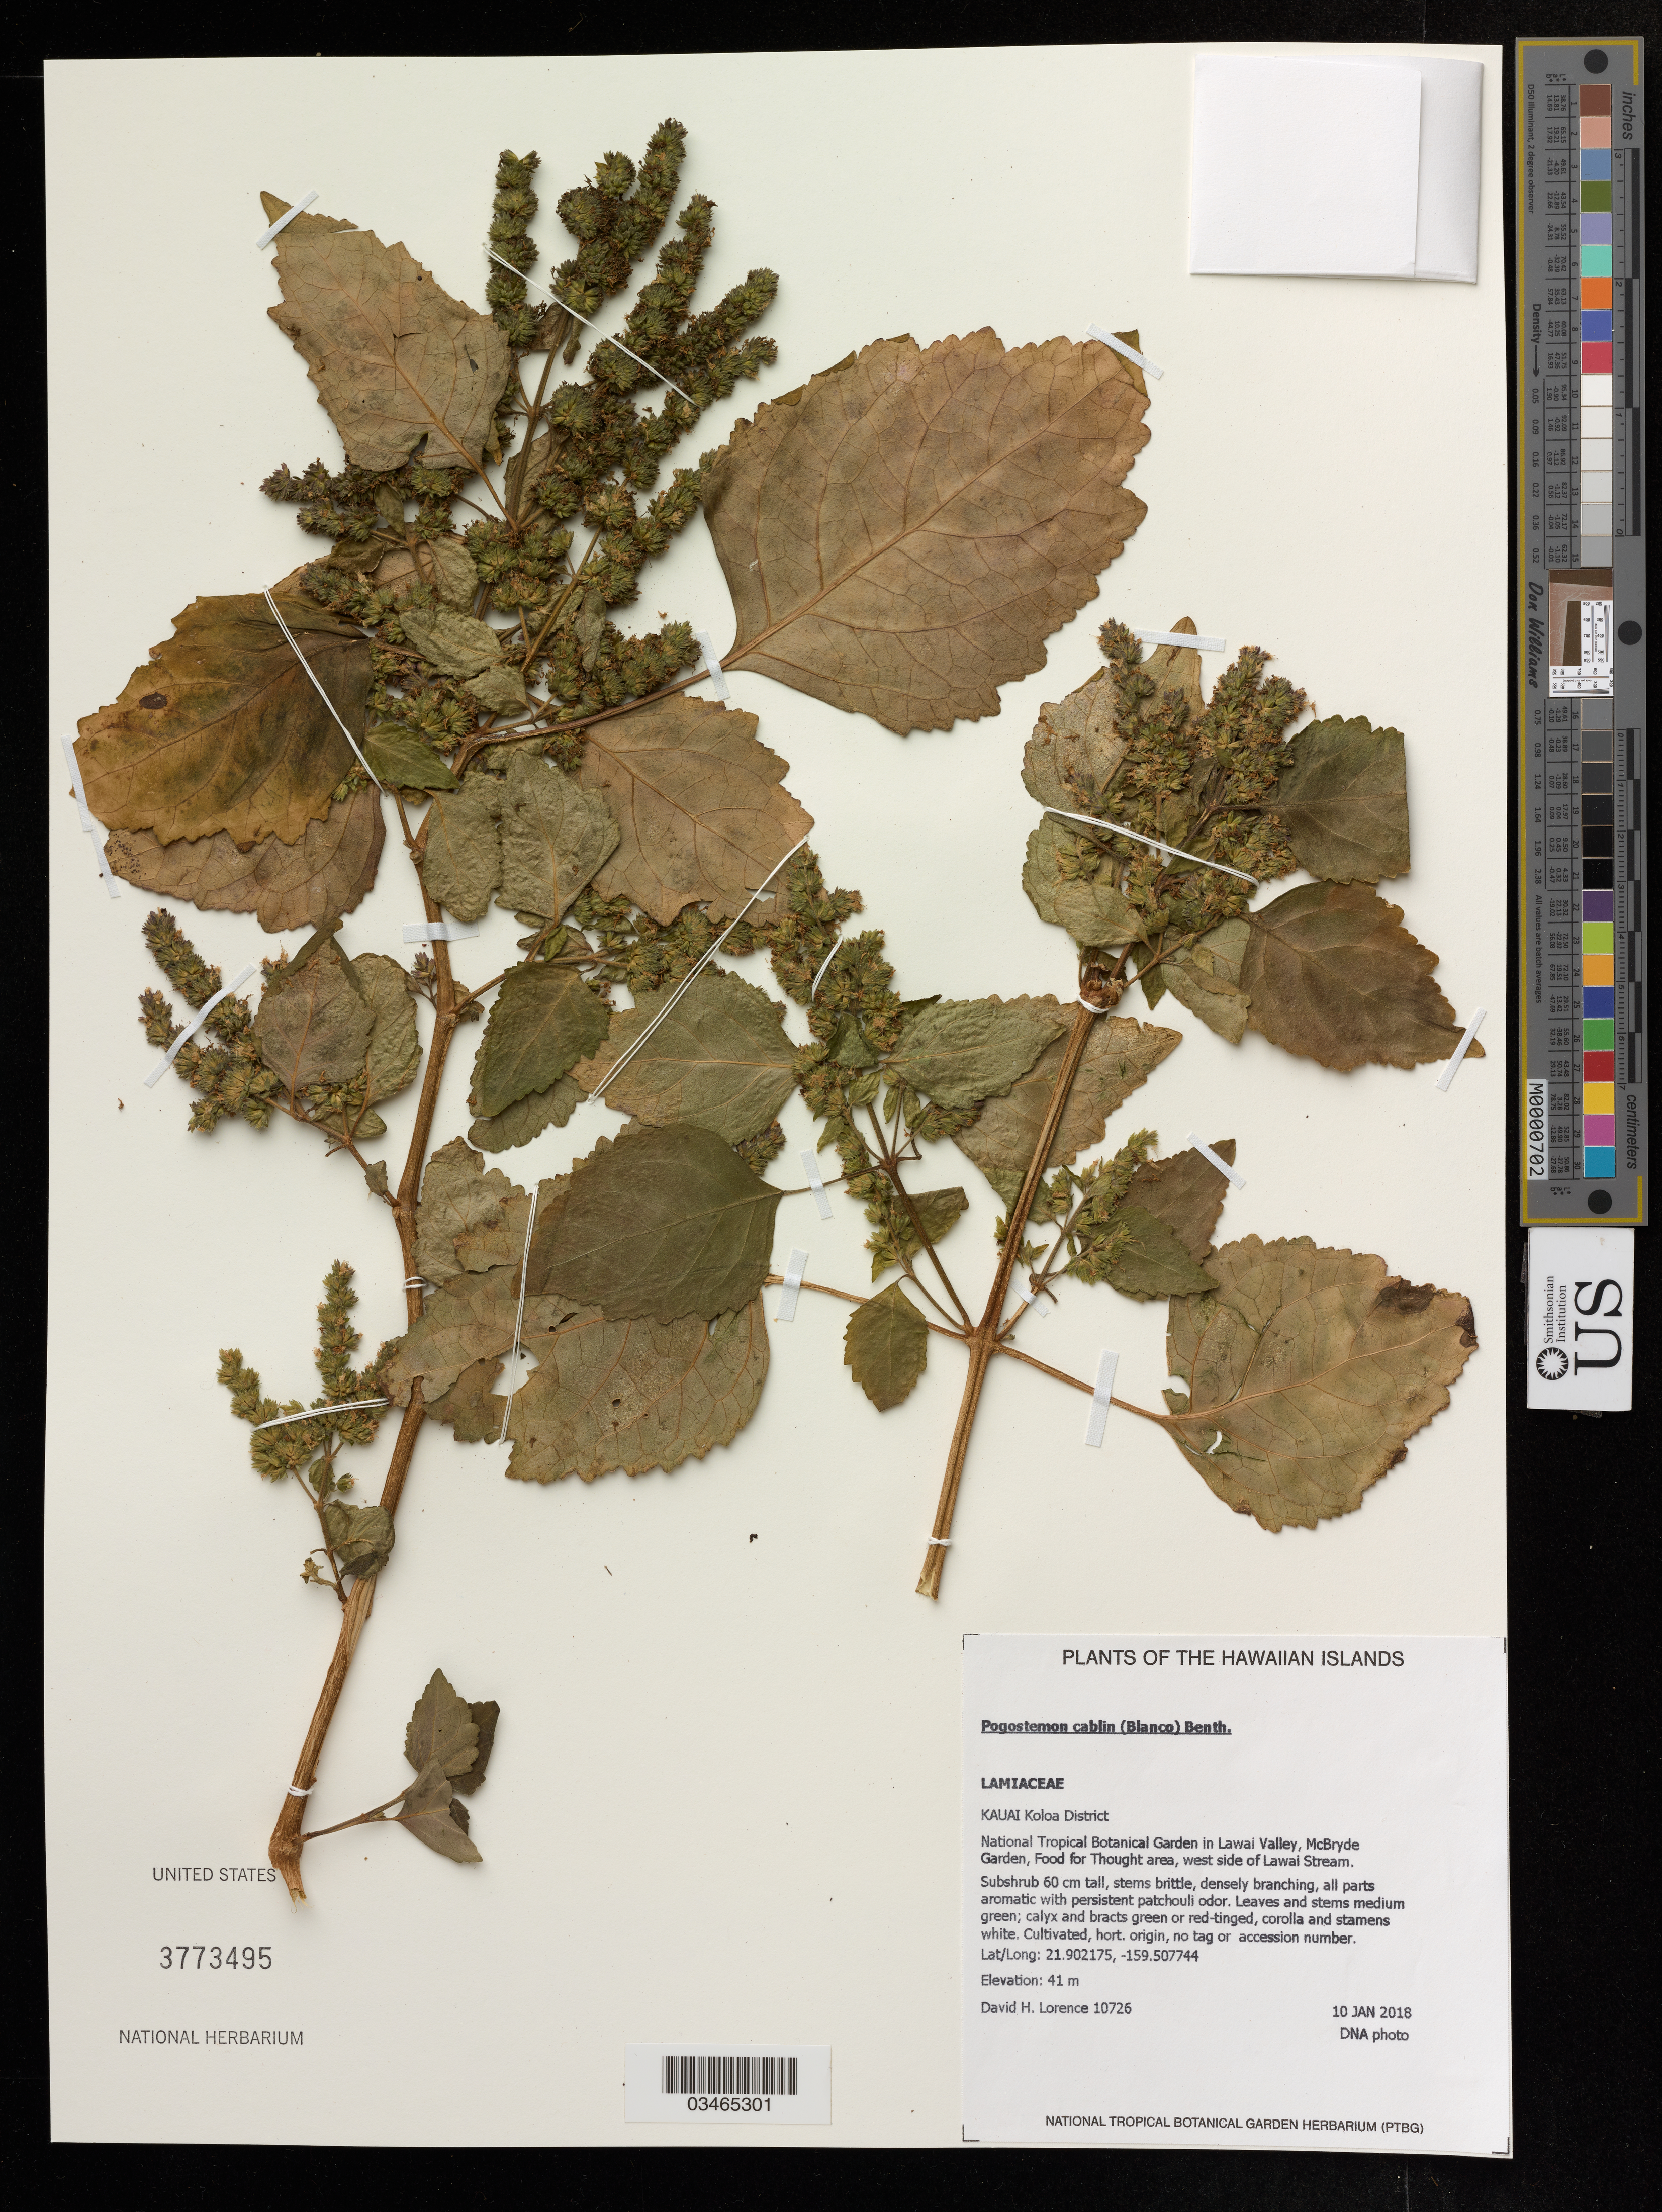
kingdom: Plantae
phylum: Tracheophyta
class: Magnoliopsida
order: Lamiales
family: Lamiaceae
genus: Pogostemon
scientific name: Pogostemon cablin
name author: (Blanco) Benth.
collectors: D. Lorence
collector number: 10726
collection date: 2018-01-10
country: United States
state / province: Hawaii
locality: Kauai Koloa District. National Tropical Botanical Garden in Lawai Valley, McBryde. Garden, Food for Thought area, west side of Lawai Stream.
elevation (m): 41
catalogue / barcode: US 3773495